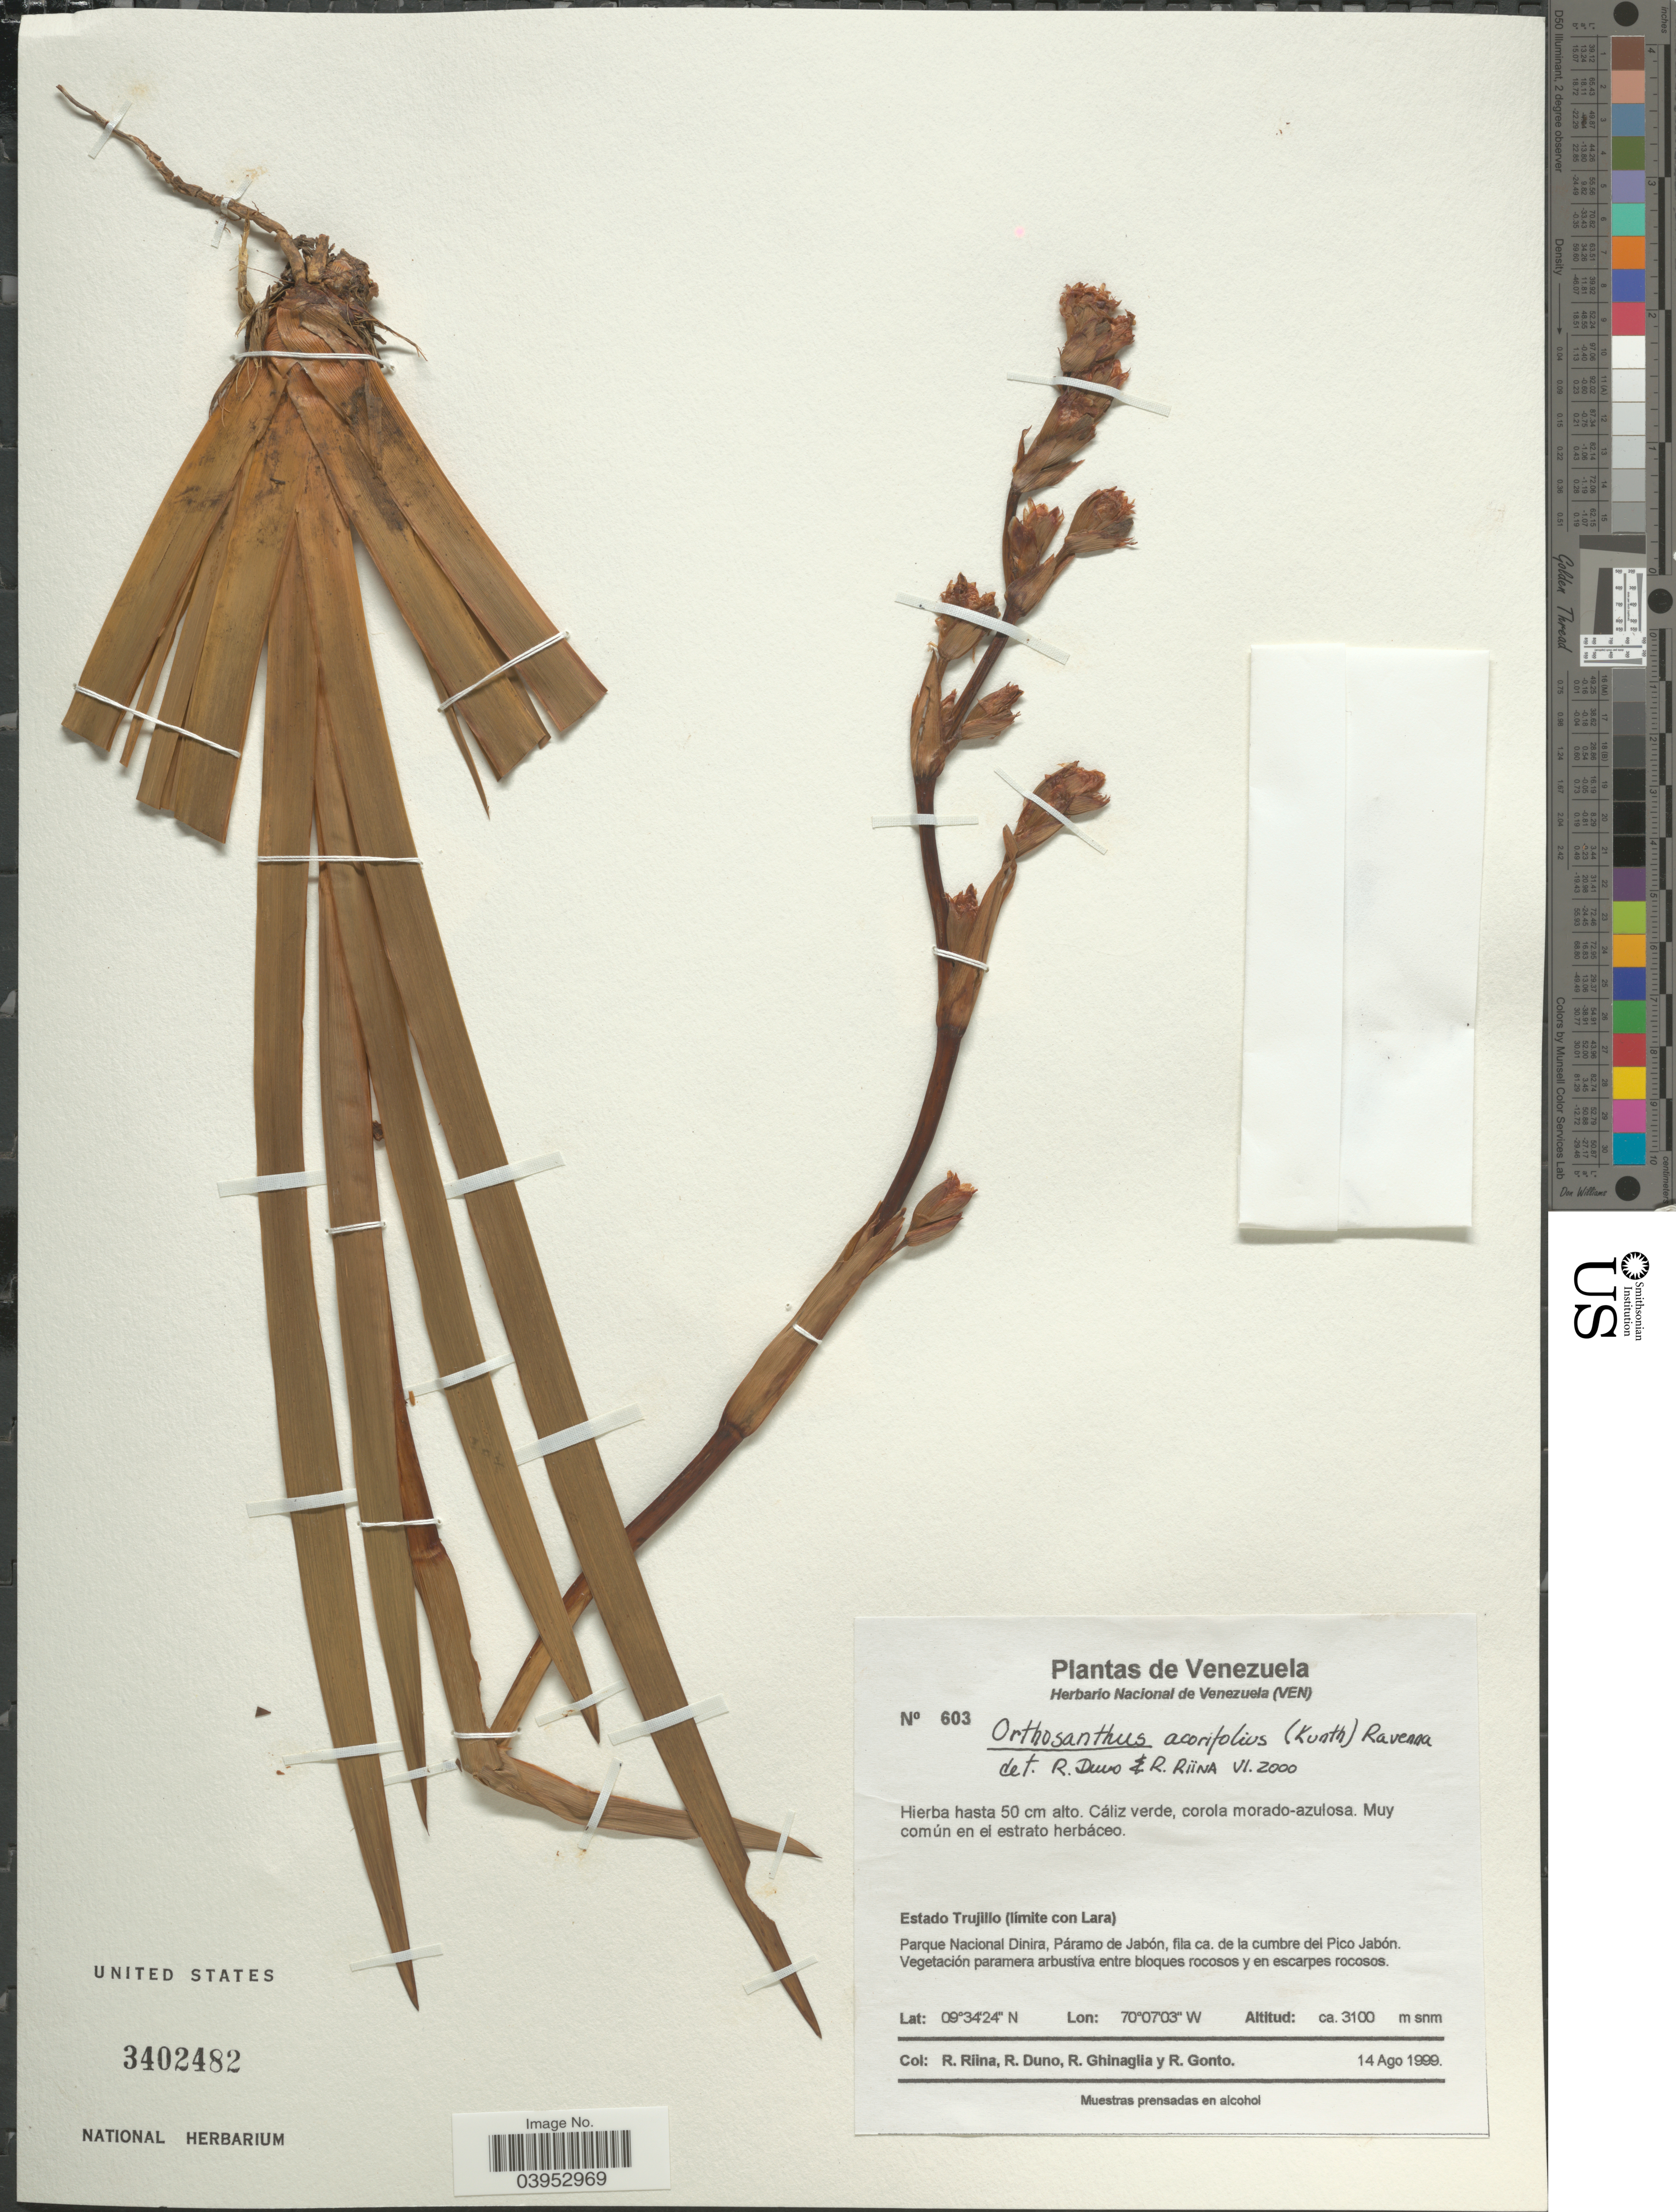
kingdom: Plantae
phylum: Tracheophyta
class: Liliopsida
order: Asparagales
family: Iridaceae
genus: Orthrosanthus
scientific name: Orthrosanthus acorifolius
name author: (Kunth) Ravenna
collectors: R. Riina, R. Duno, R. Ghinaglia & R. Gonto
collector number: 603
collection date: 1999-08-14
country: Venezuela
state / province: Trujillo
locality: Estado Trujillo (límite con Lara). Parque Nacional Dinira, Páramo de Jabón, fila ca. de la cumbre del Pico Jabón.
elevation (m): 3100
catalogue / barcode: US 3402482